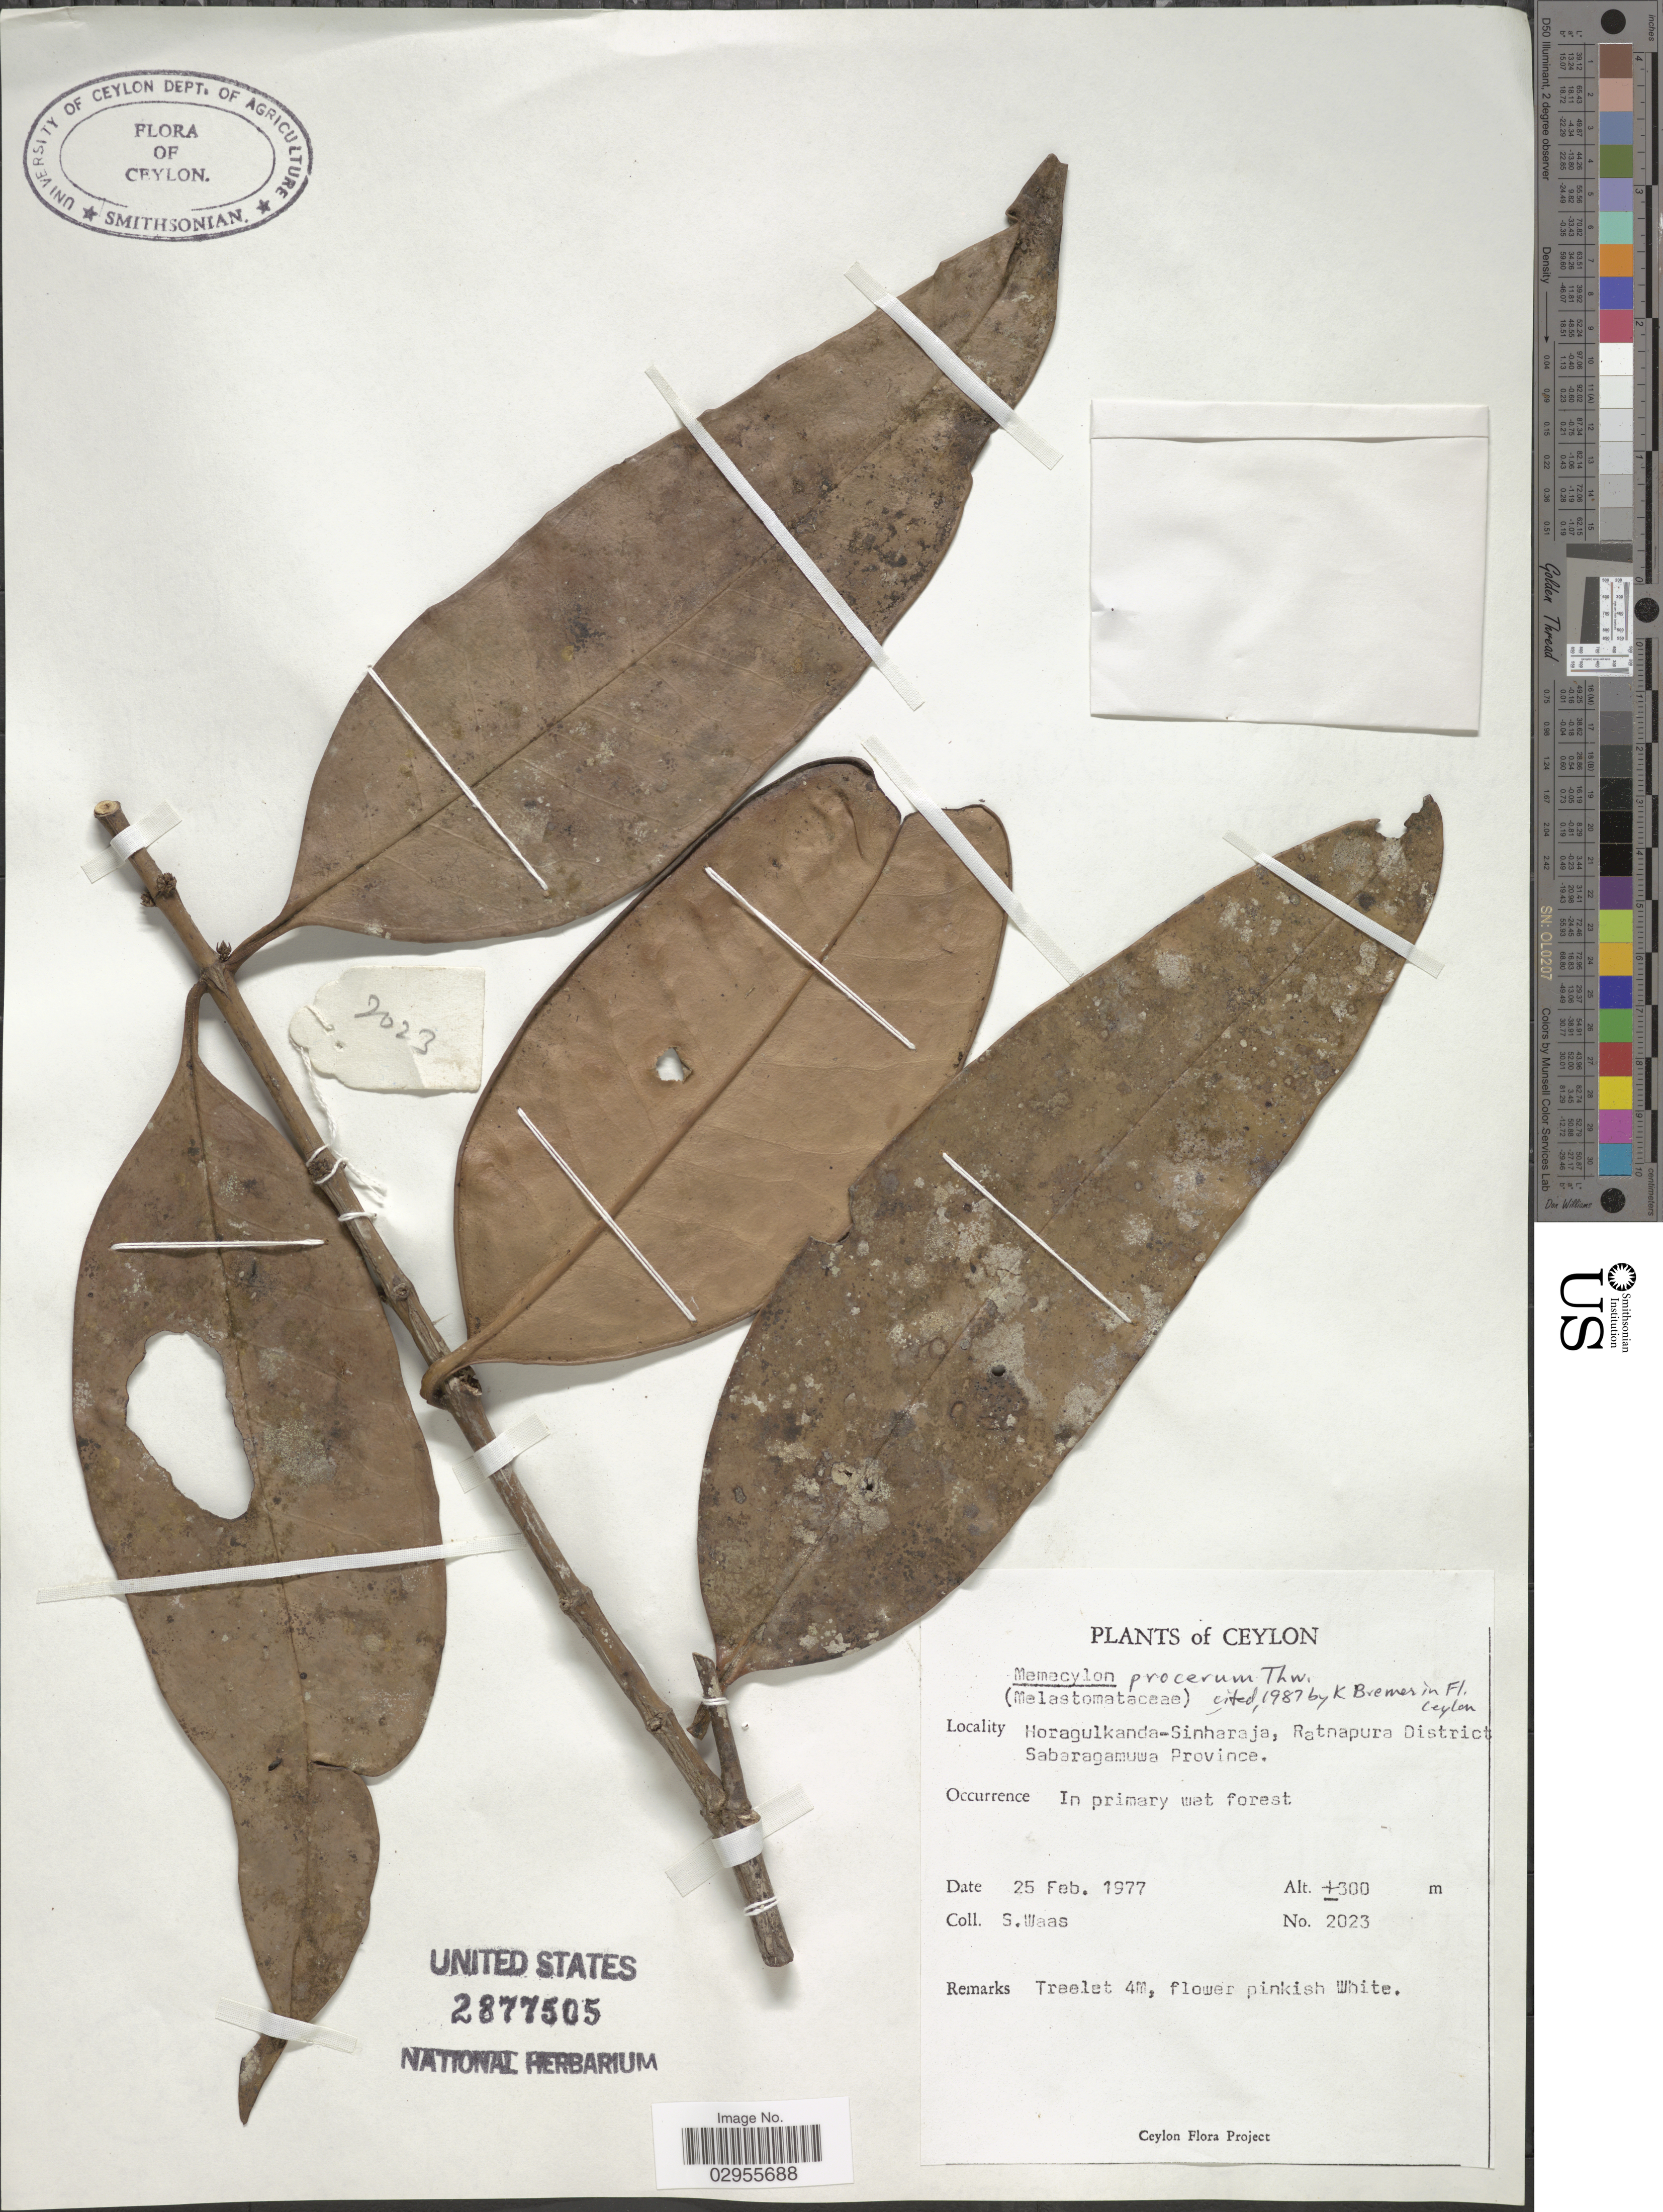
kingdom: Plantae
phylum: Tracheophyta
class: Magnoliopsida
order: Myrtales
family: Melastomataceae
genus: Memecylon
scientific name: Memecylon procerum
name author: Thwaites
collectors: S. Waas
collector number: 2023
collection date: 1977-02-25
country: Sri Lanka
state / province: Sabaragamuwa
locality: Ceylon. Horagulkanda-Sinharaja, Ratnapura District.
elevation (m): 300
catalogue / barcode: US 2877505